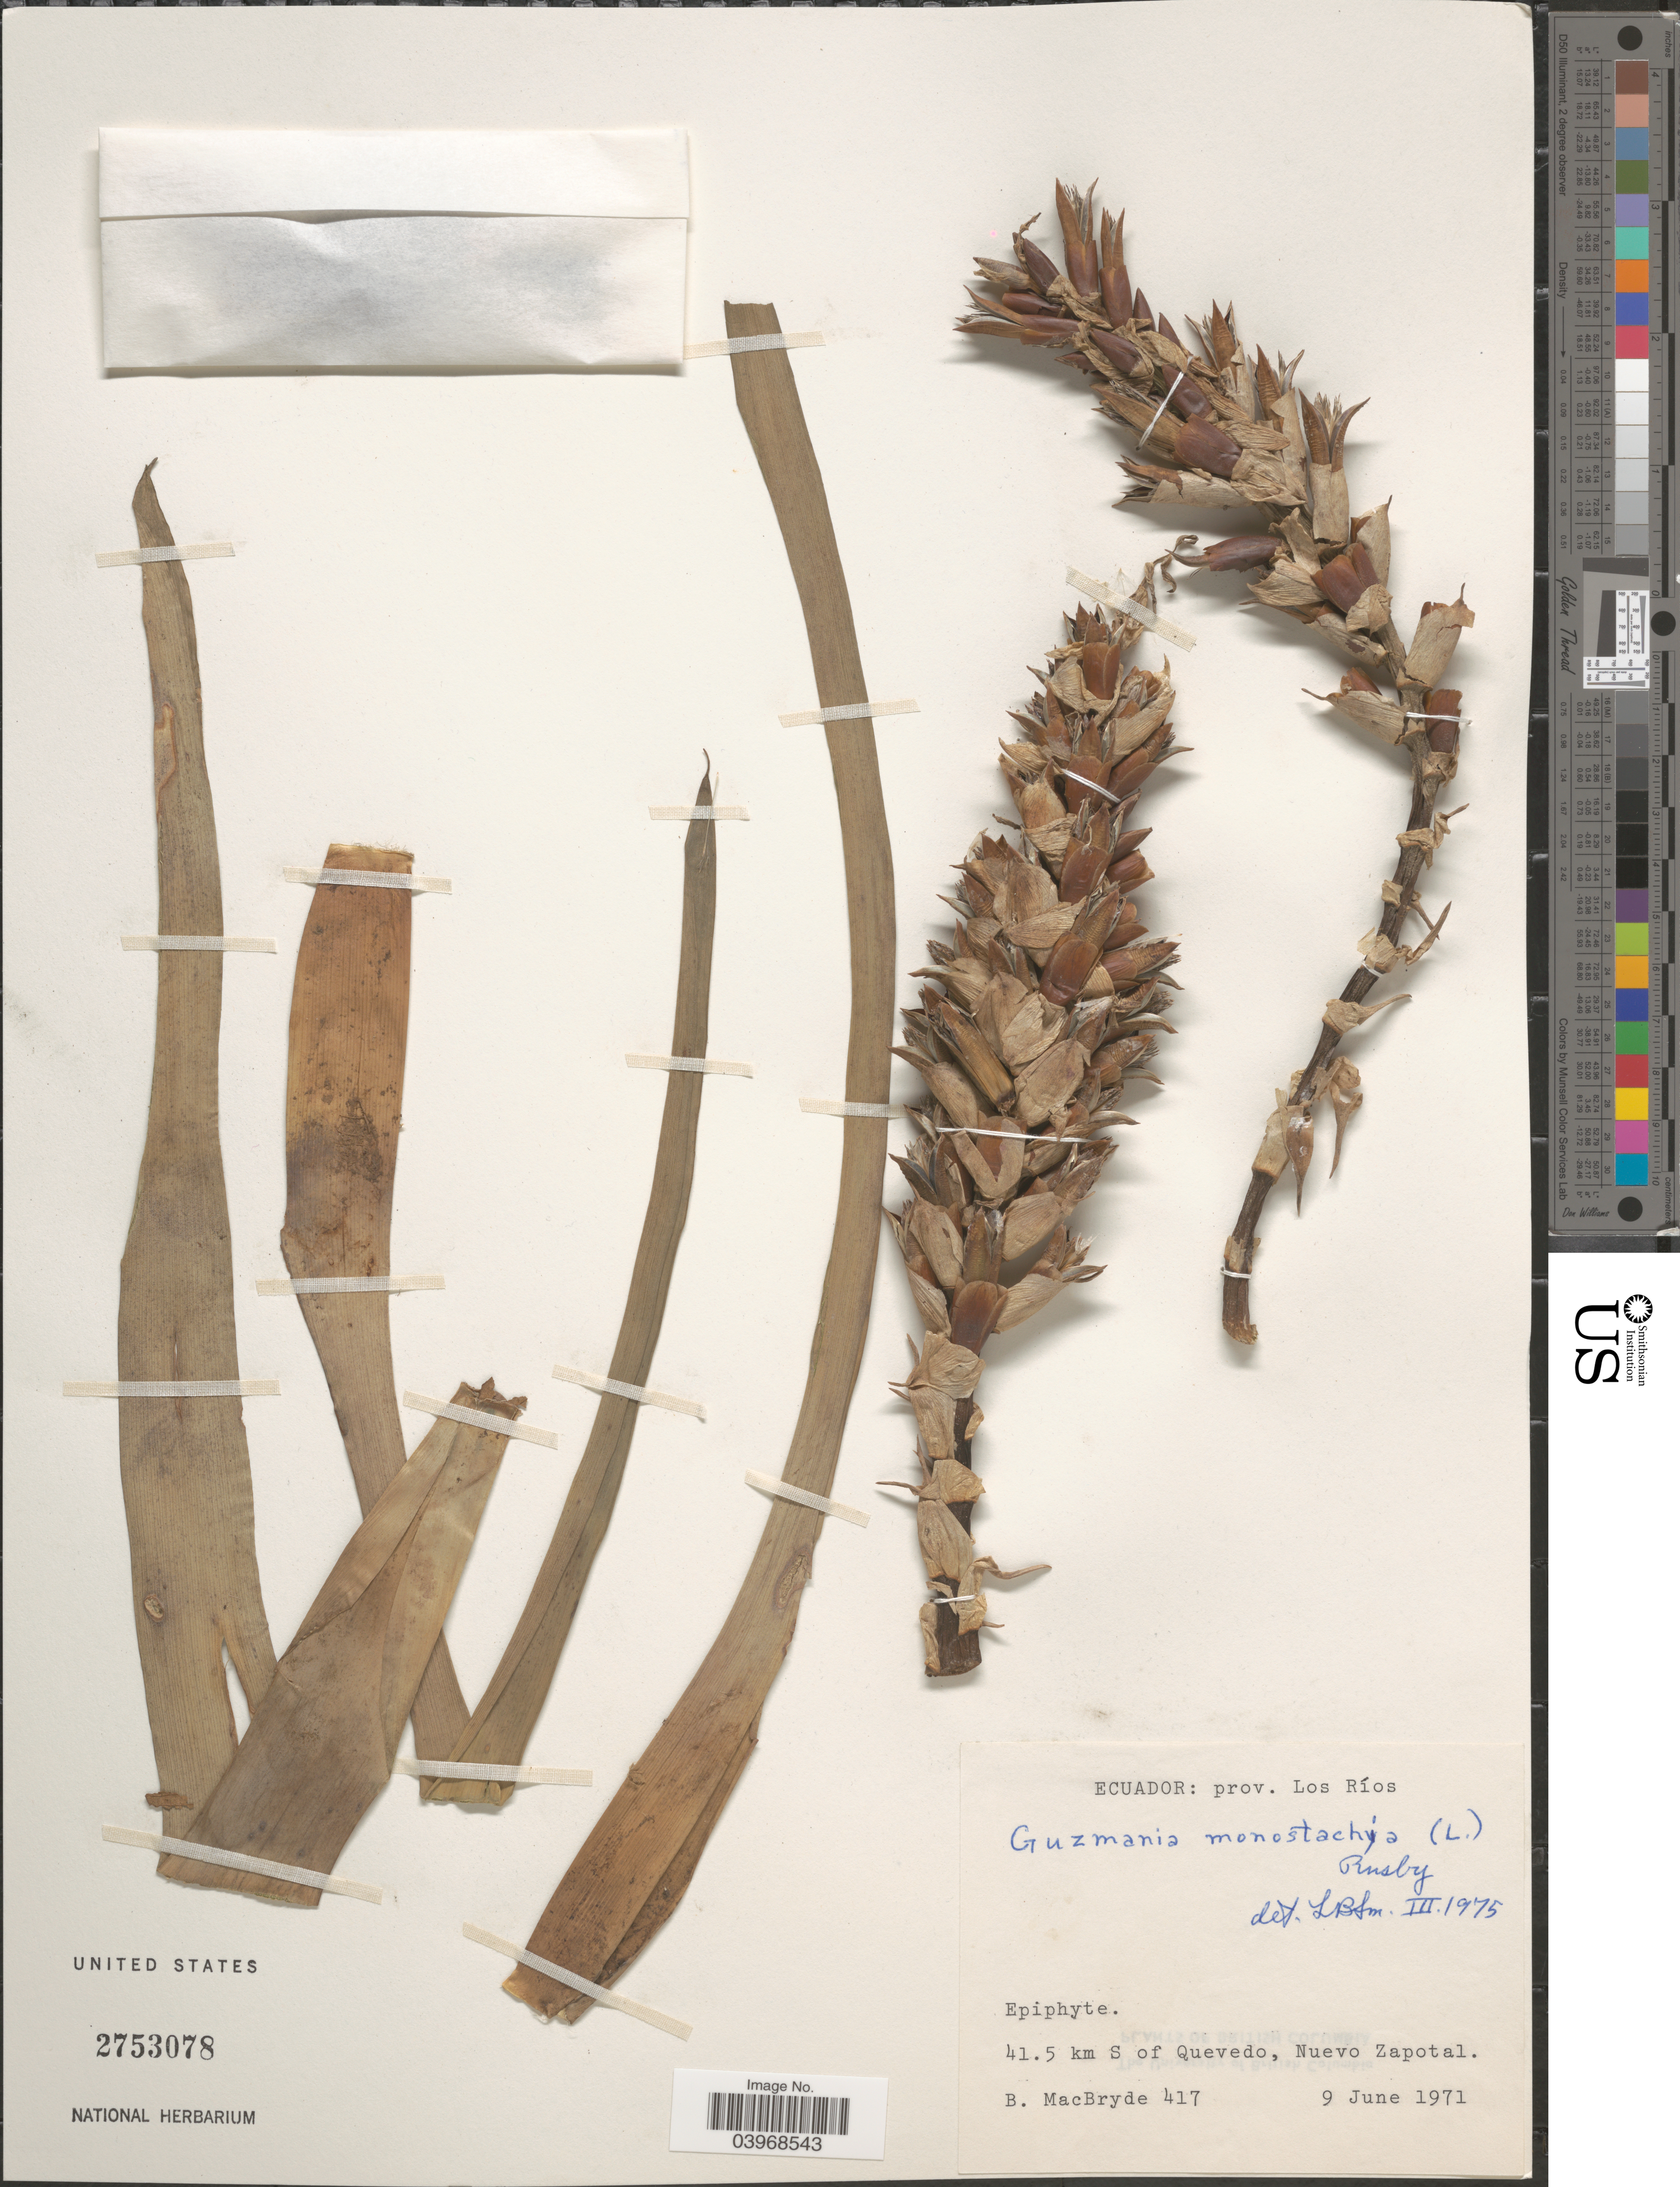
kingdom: Plantae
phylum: Tracheophyta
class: Liliopsida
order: Poales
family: Bromeliaceae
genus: Guzmania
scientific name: Guzmania monostachia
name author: (L.) Rusby ex Mez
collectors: B. MacBryde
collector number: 417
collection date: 1971-06-09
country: Ecuador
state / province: Los Ríos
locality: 41.5 km S of Quevedo, Nuevo Zapotal.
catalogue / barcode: US 2753078